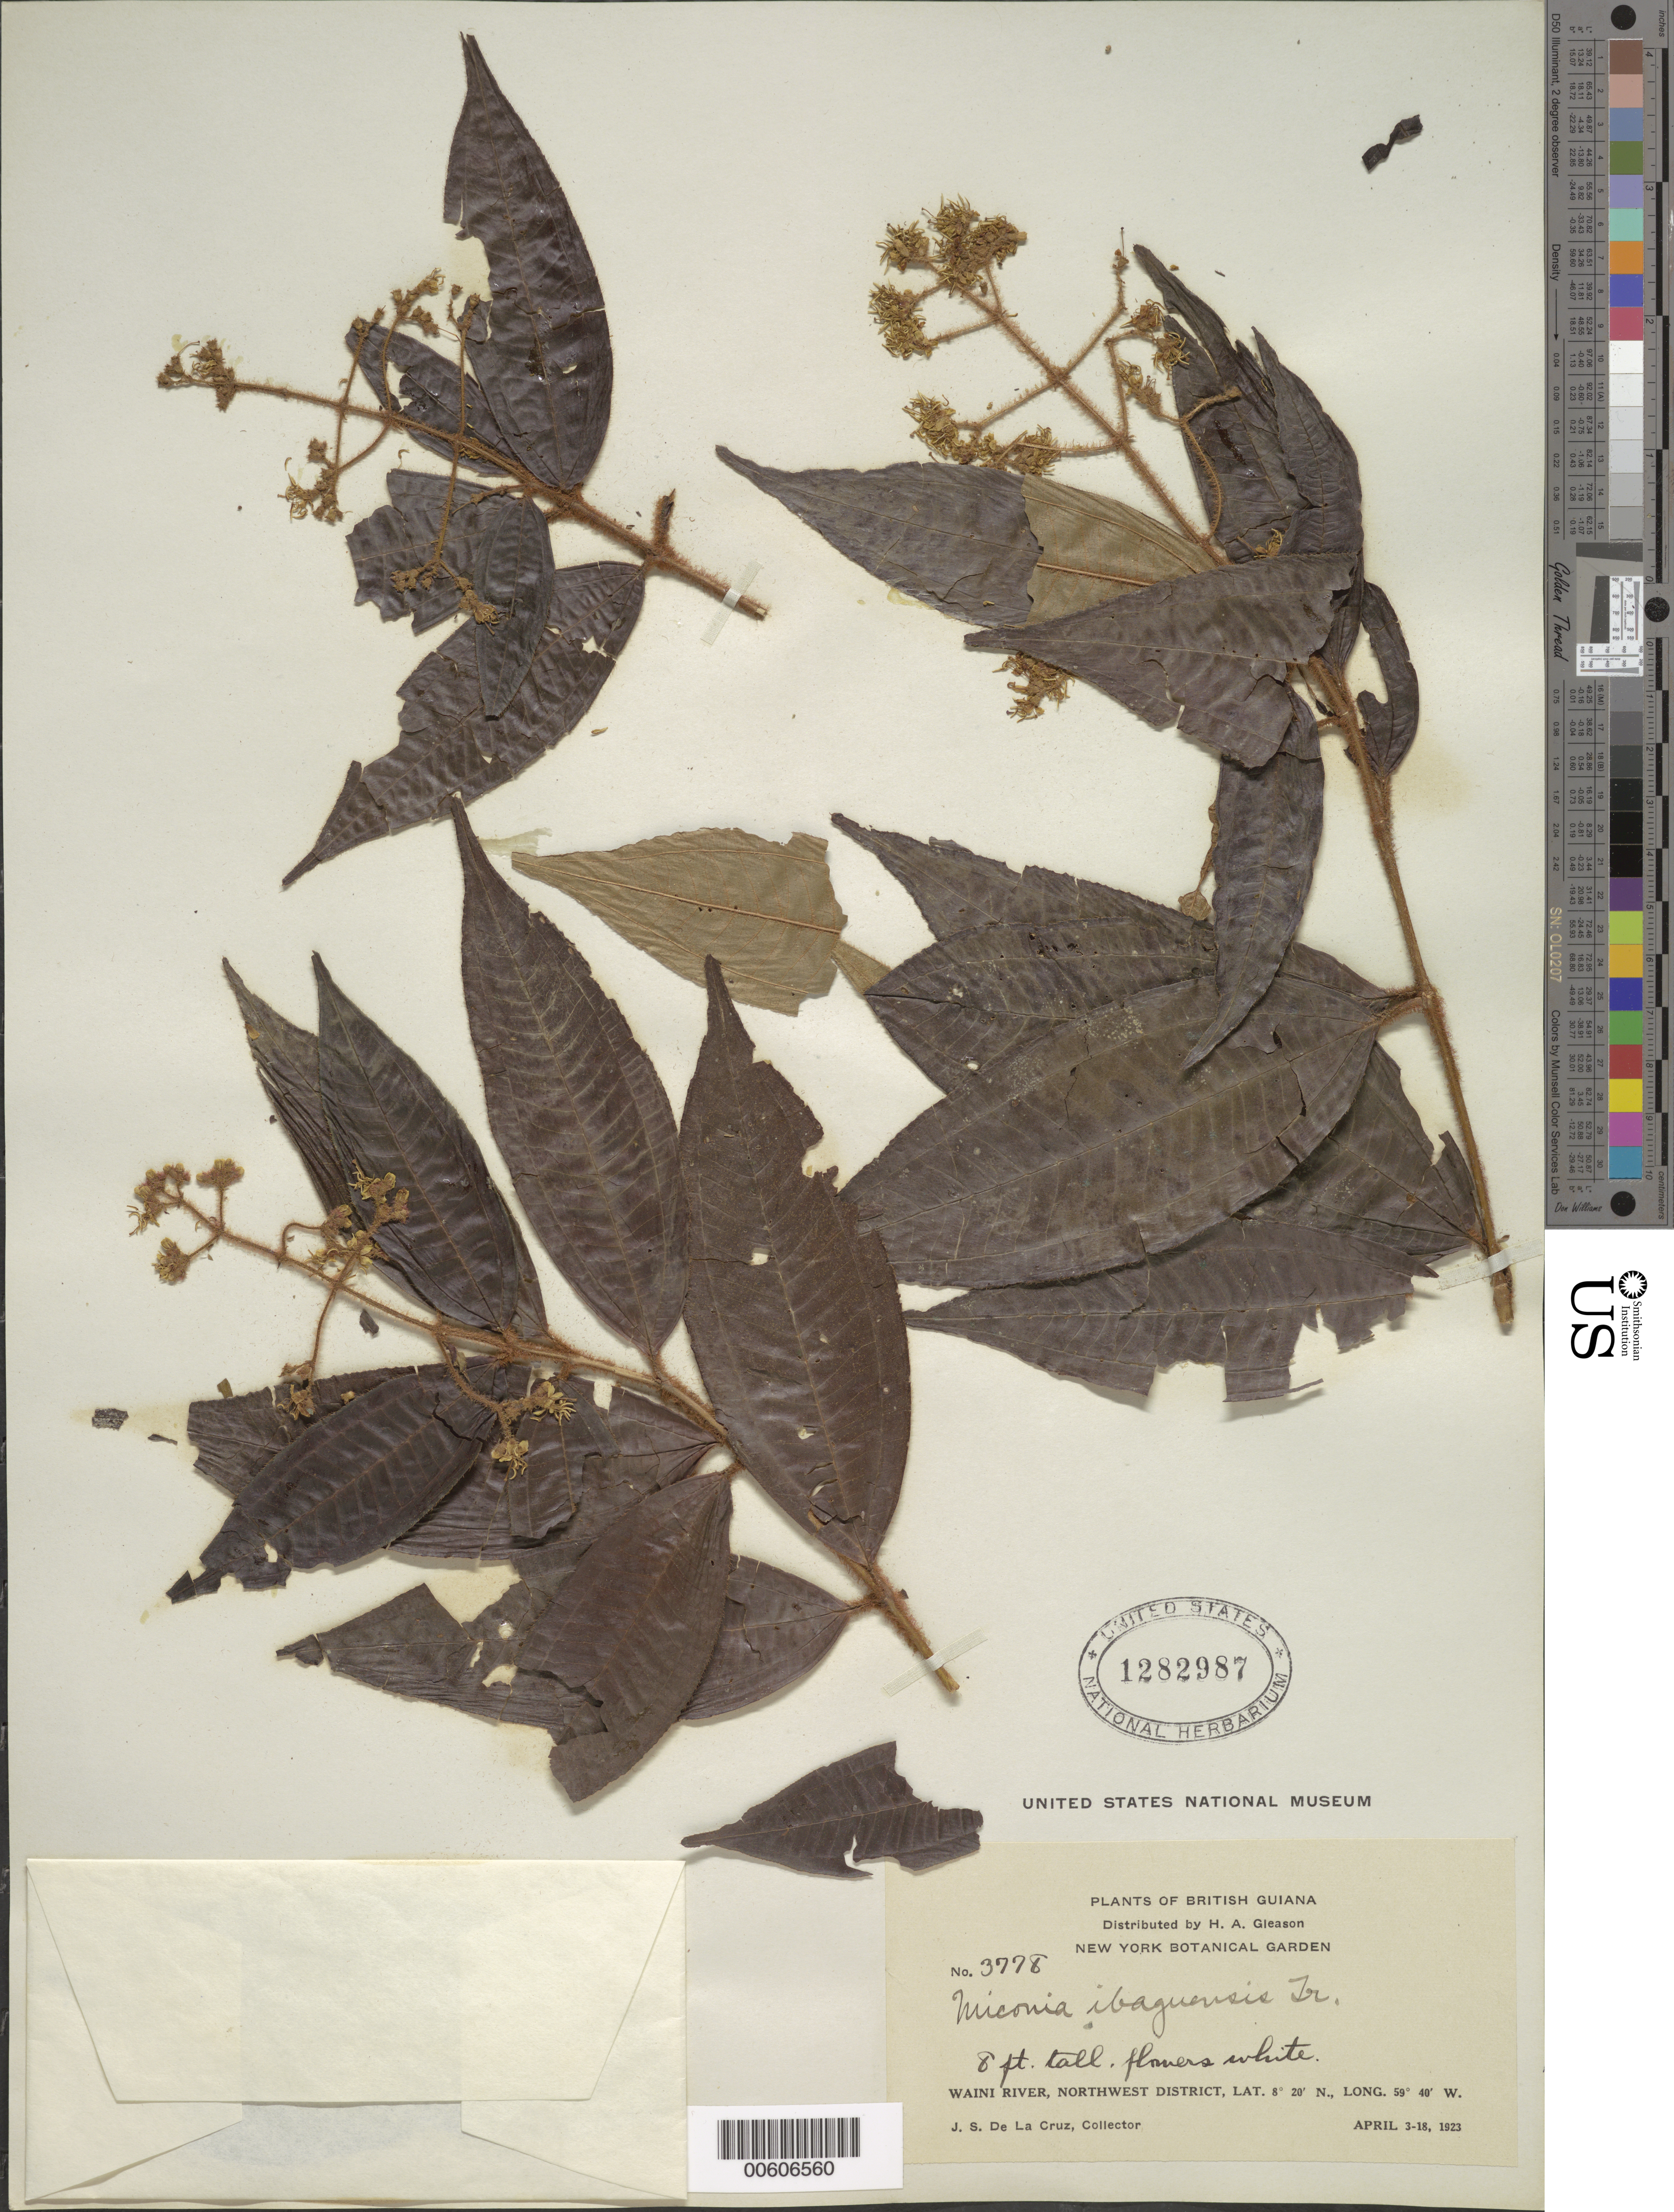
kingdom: Plantae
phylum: Tracheophyta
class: Magnoliopsida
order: Myrtales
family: Melastomataceae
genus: Miconia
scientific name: Miconia ibaguensis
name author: (Bonpl.) Triana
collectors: J. S. de la Cruz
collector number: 3778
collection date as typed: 3-Apr-23 to 18-Apr-23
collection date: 1923-04-03/1923-04-18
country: Guyana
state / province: Barima-Waini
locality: Waini R., NW District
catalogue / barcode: US 1282987